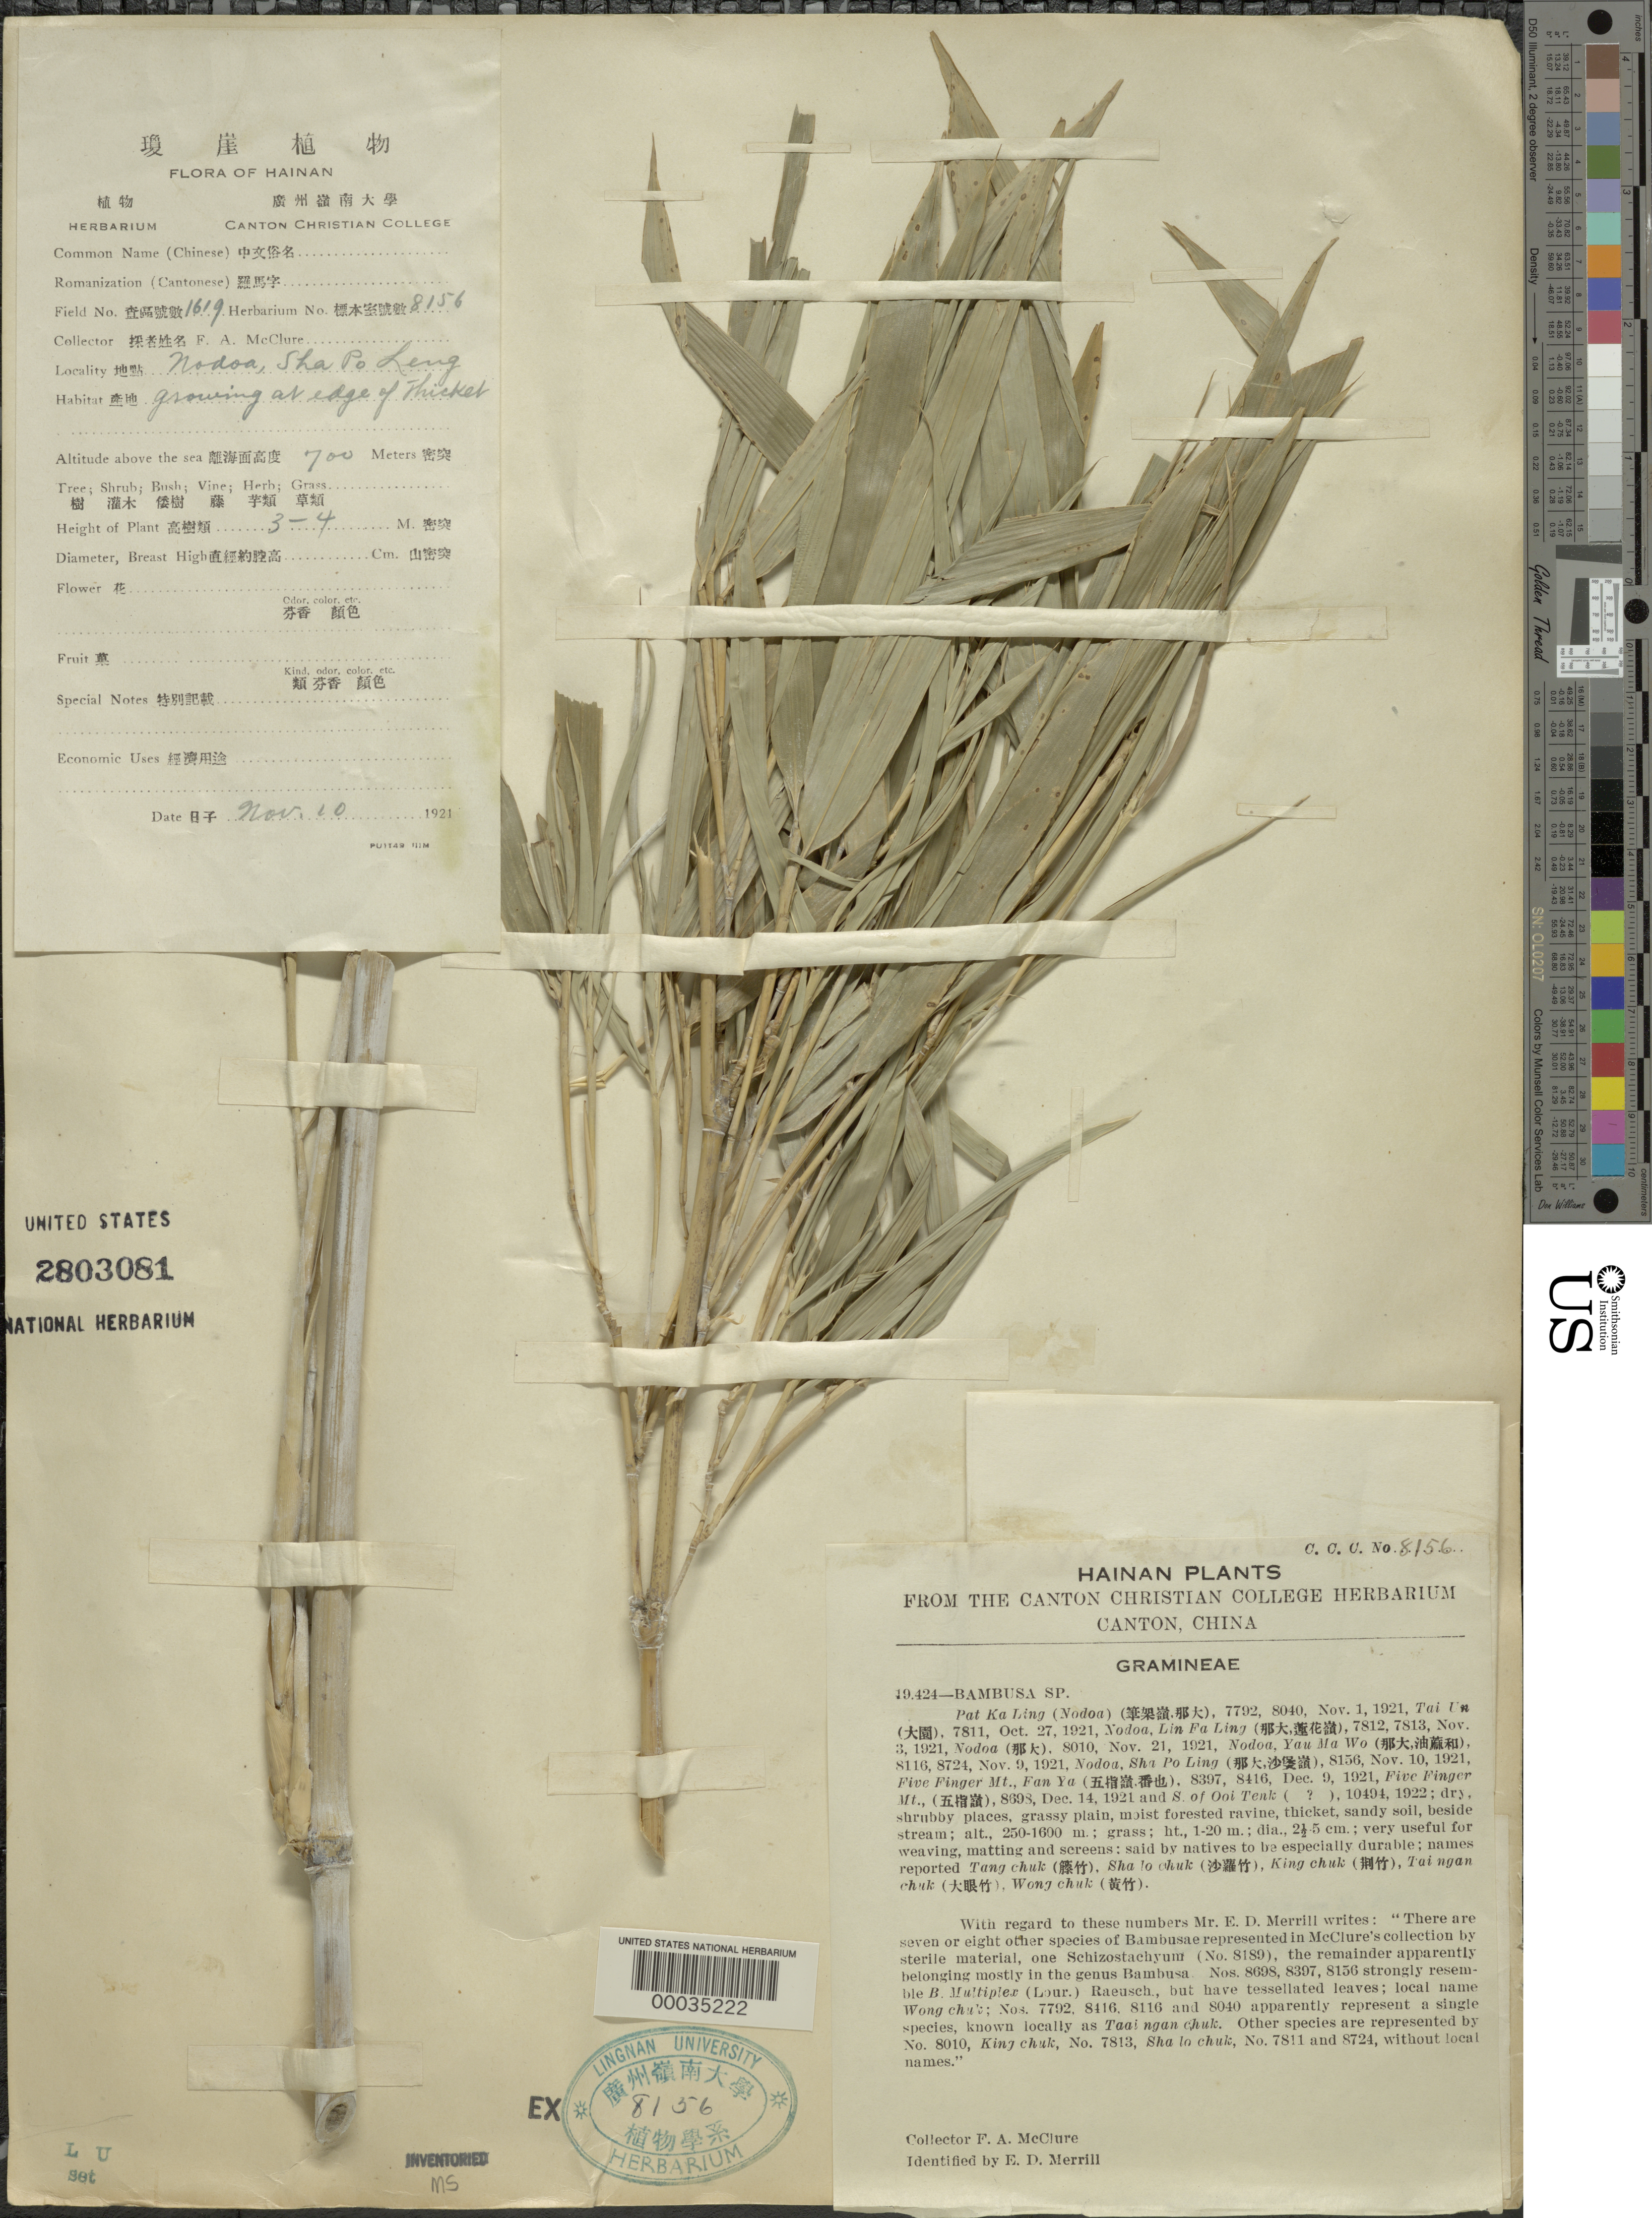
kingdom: Plantae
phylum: Tracheophyta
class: Liliopsida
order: Poales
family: Poaceae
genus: Bambusa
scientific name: Bambusa sp.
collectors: F. A. McClure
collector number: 1619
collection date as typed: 10 Nov 1921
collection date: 1921-11-10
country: China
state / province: Hainan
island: Hainan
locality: Nodoa sha po leng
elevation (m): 700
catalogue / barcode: US 2803081